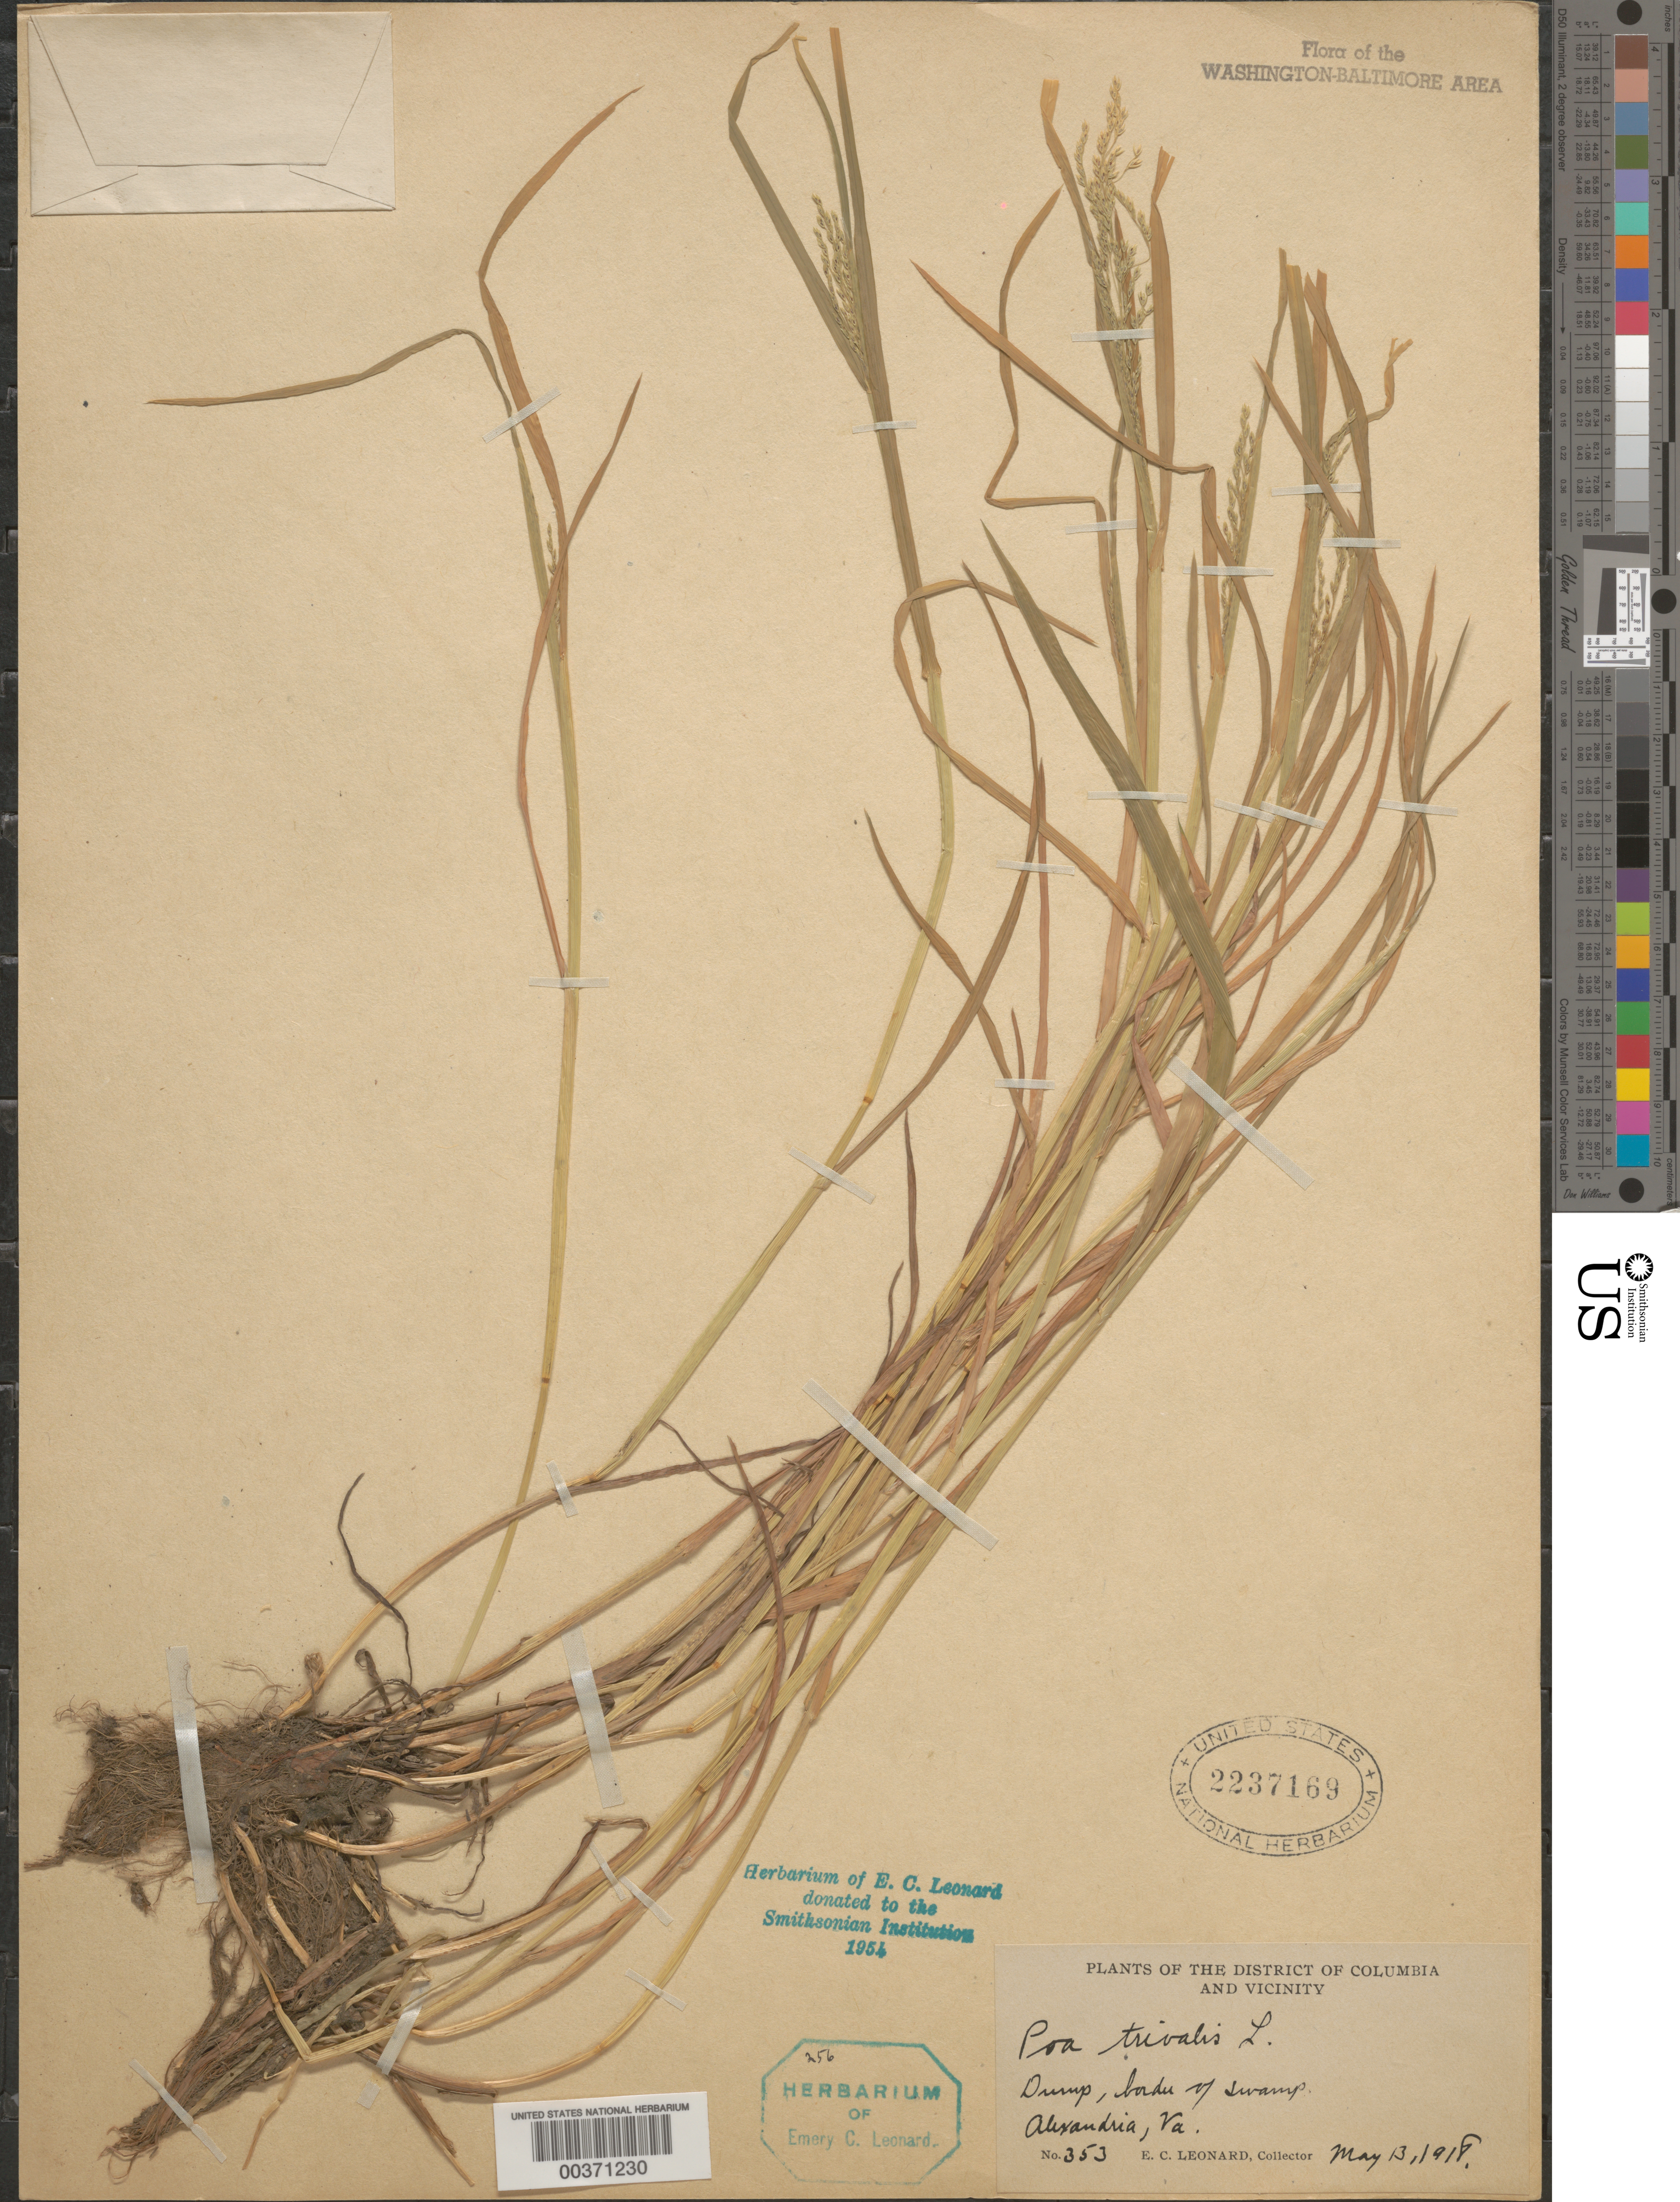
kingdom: Plantae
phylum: Tracheophyta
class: Liliopsida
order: Poales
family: Poaceae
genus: Poa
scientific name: Poa trivialis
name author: L.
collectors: E. C. Leonard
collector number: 353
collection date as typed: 13 May 1918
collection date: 1918-05-13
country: United States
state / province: Virginia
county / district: City of Alexandria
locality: Alexandria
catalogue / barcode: US 2237169